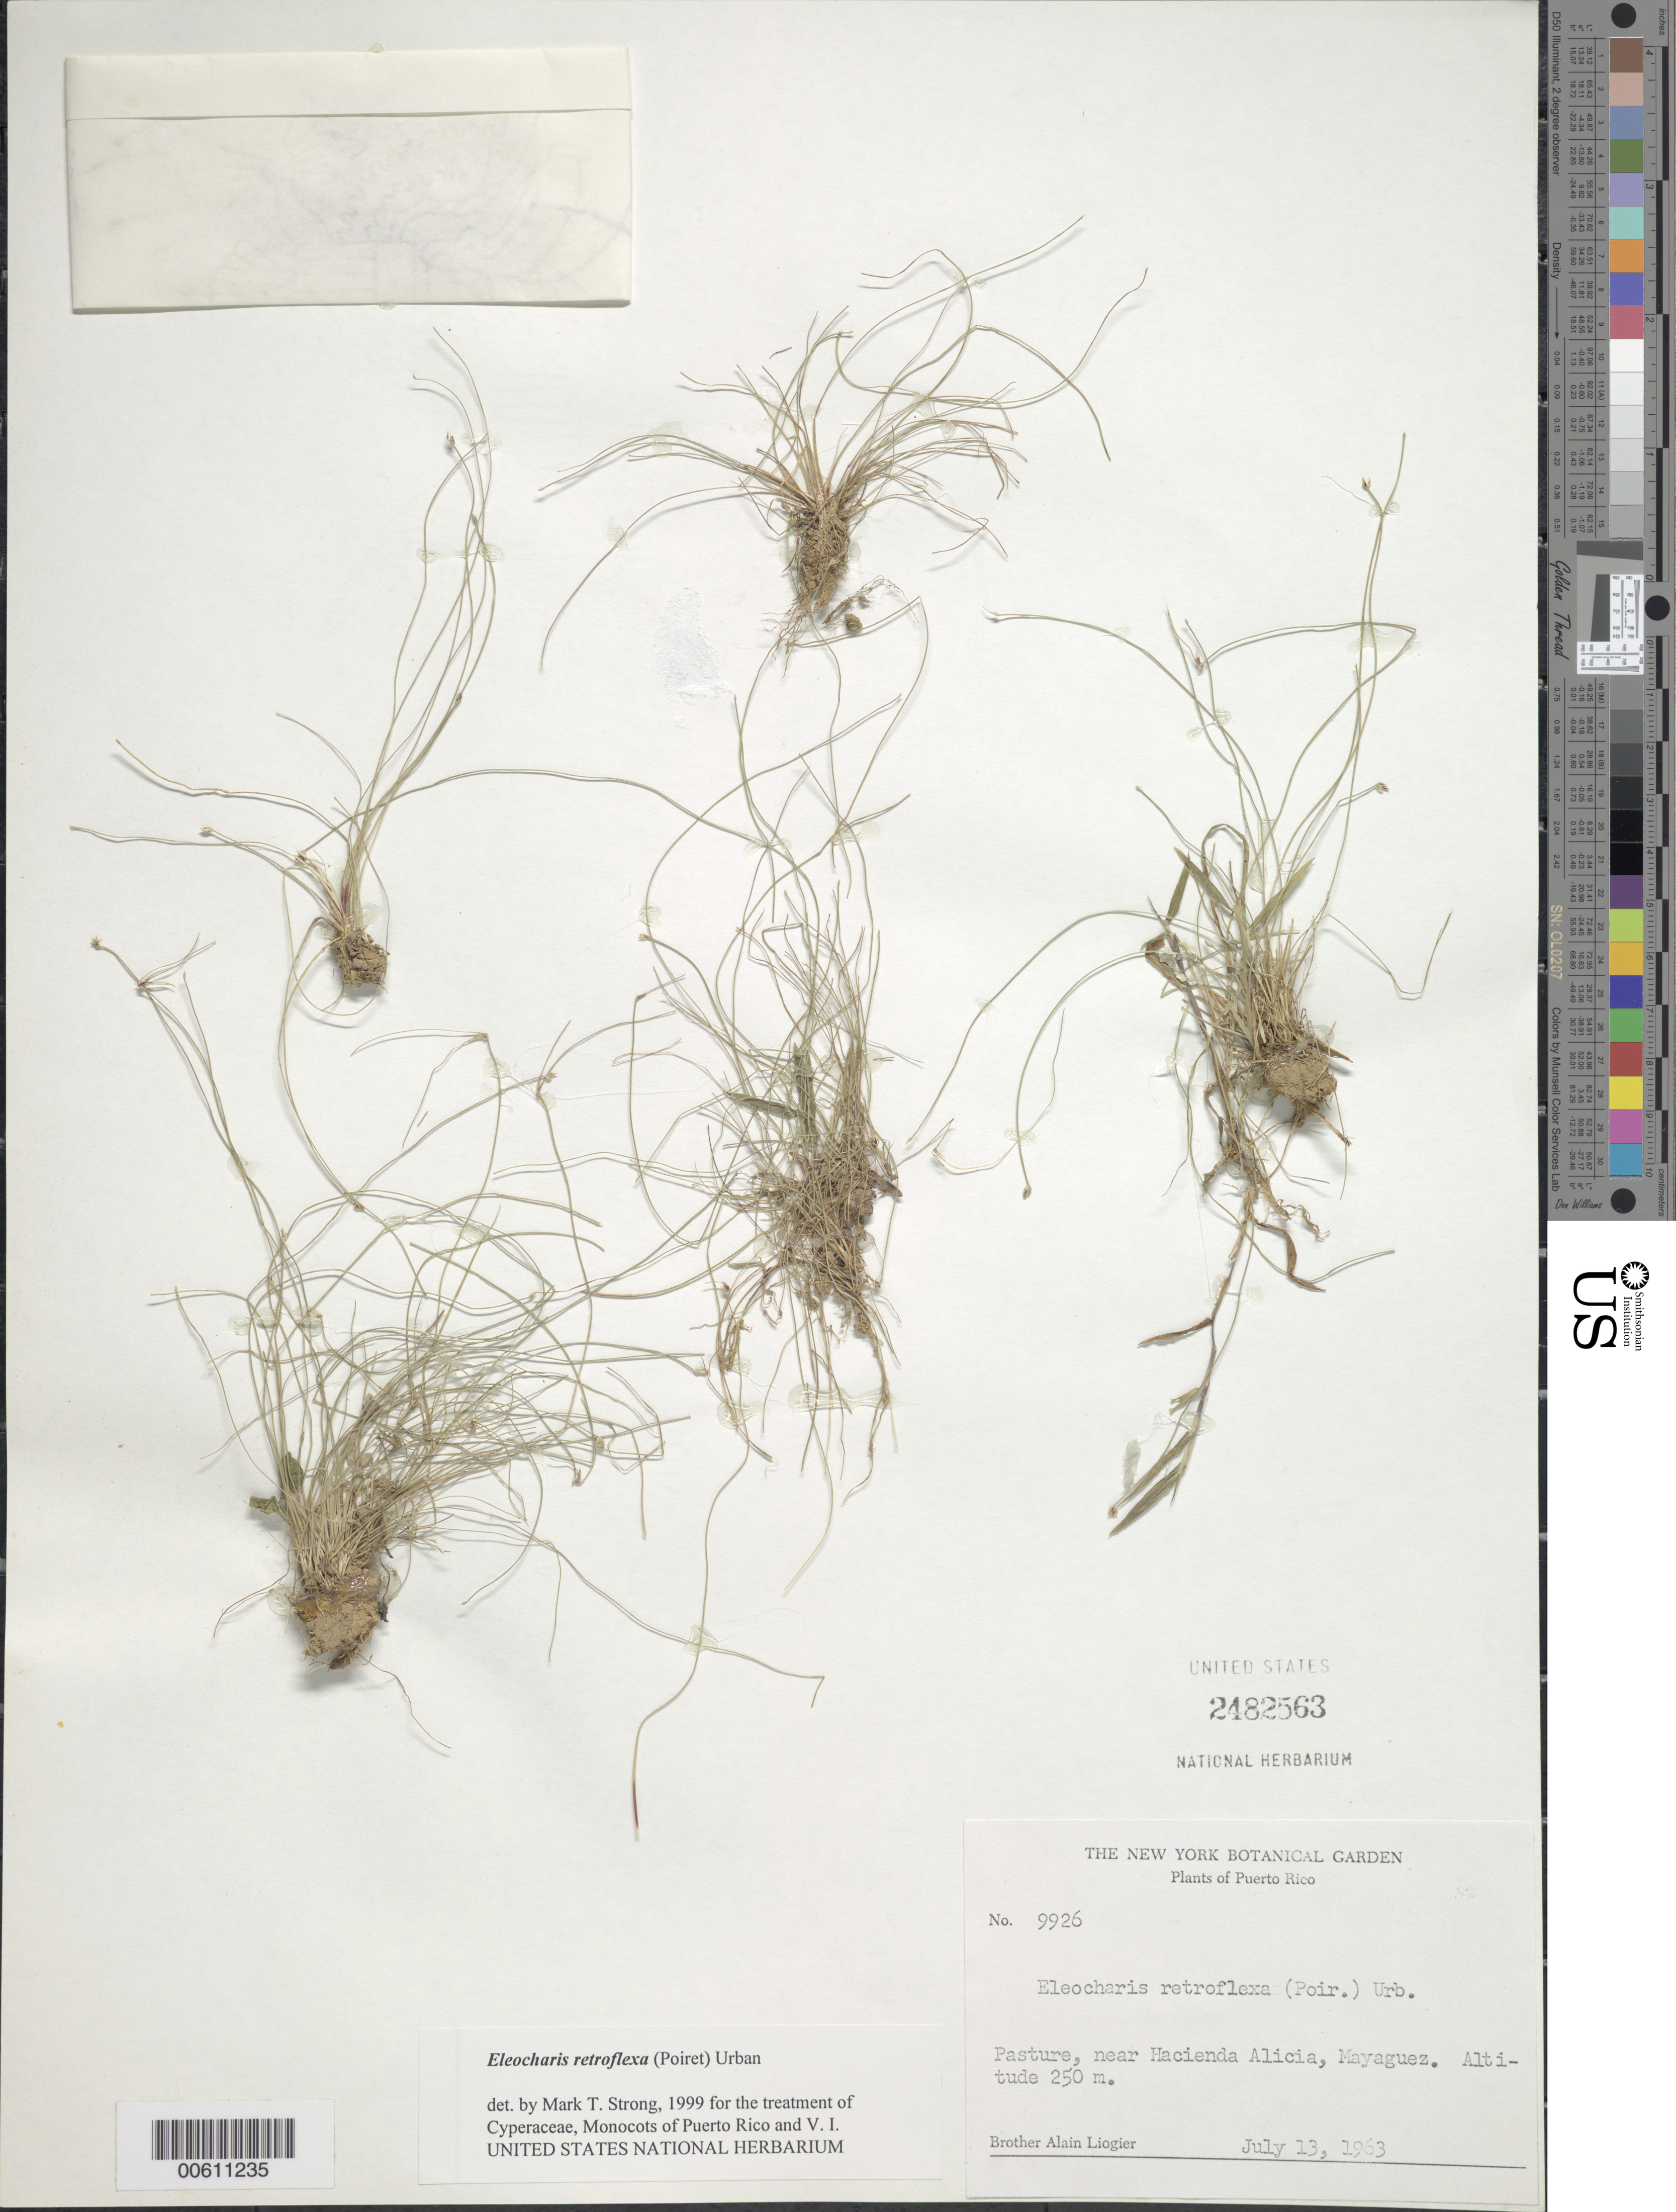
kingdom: Plantae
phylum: Tracheophyta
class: Liliopsida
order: Poales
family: Cyperaceae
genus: Eleocharis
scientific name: Eleocharis retroflexa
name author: (Poir.) Urb.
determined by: Strong, M. T., (US), Smithsonian Institution - National Museum of Natural History (UNITED STATES)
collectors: A. H. Liogier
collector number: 9926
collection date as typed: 13 Jul 1963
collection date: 1963-07-13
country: Puerto Rico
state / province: Mayagüez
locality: Mayagüez: Near Hacienda Alicia.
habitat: Pasture.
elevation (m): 250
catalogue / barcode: US 2482563